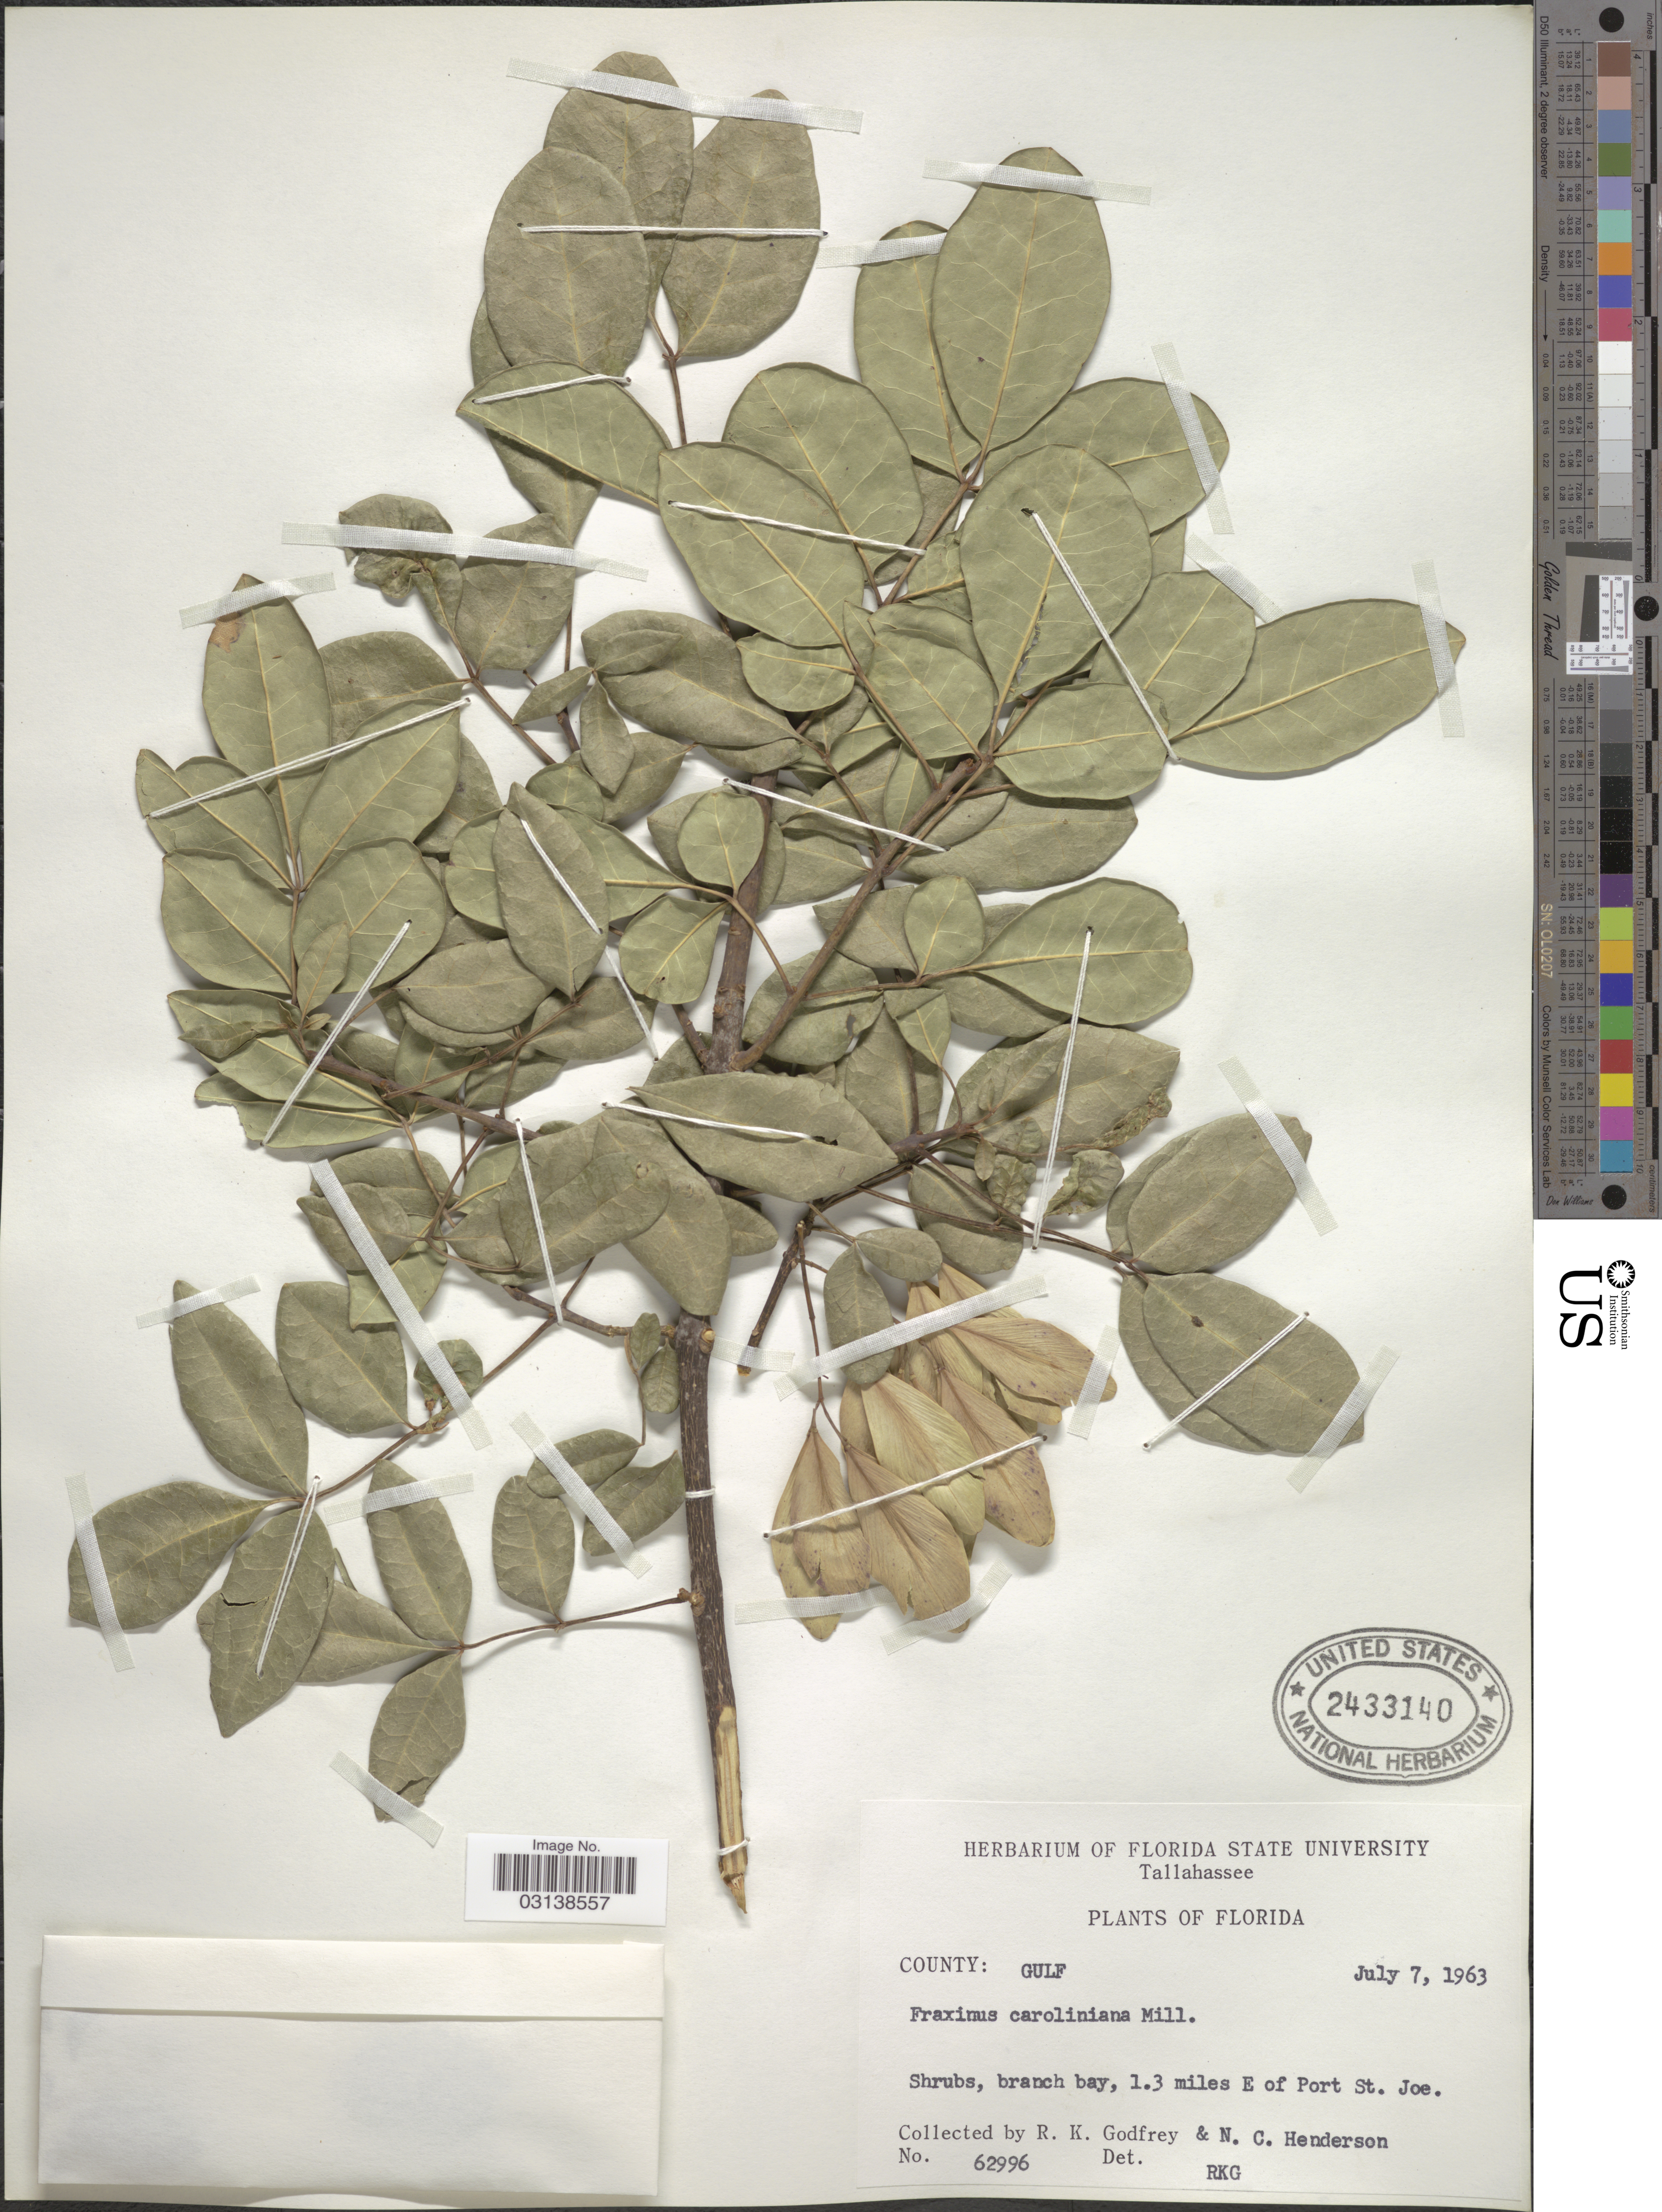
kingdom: Plantae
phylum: Tracheophyta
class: Magnoliopsida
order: Lamiales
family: Oleaceae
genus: Fraxinus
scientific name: Fraxinus caroliniana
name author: Mill.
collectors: R. K. Godfrey & N. C. Henderson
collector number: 62996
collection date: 1963-07-07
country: United States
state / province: Florida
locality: County: Gulf, Shrubs, branch bays, 1.3 miles E of Port St. Joe.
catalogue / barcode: US 2433140